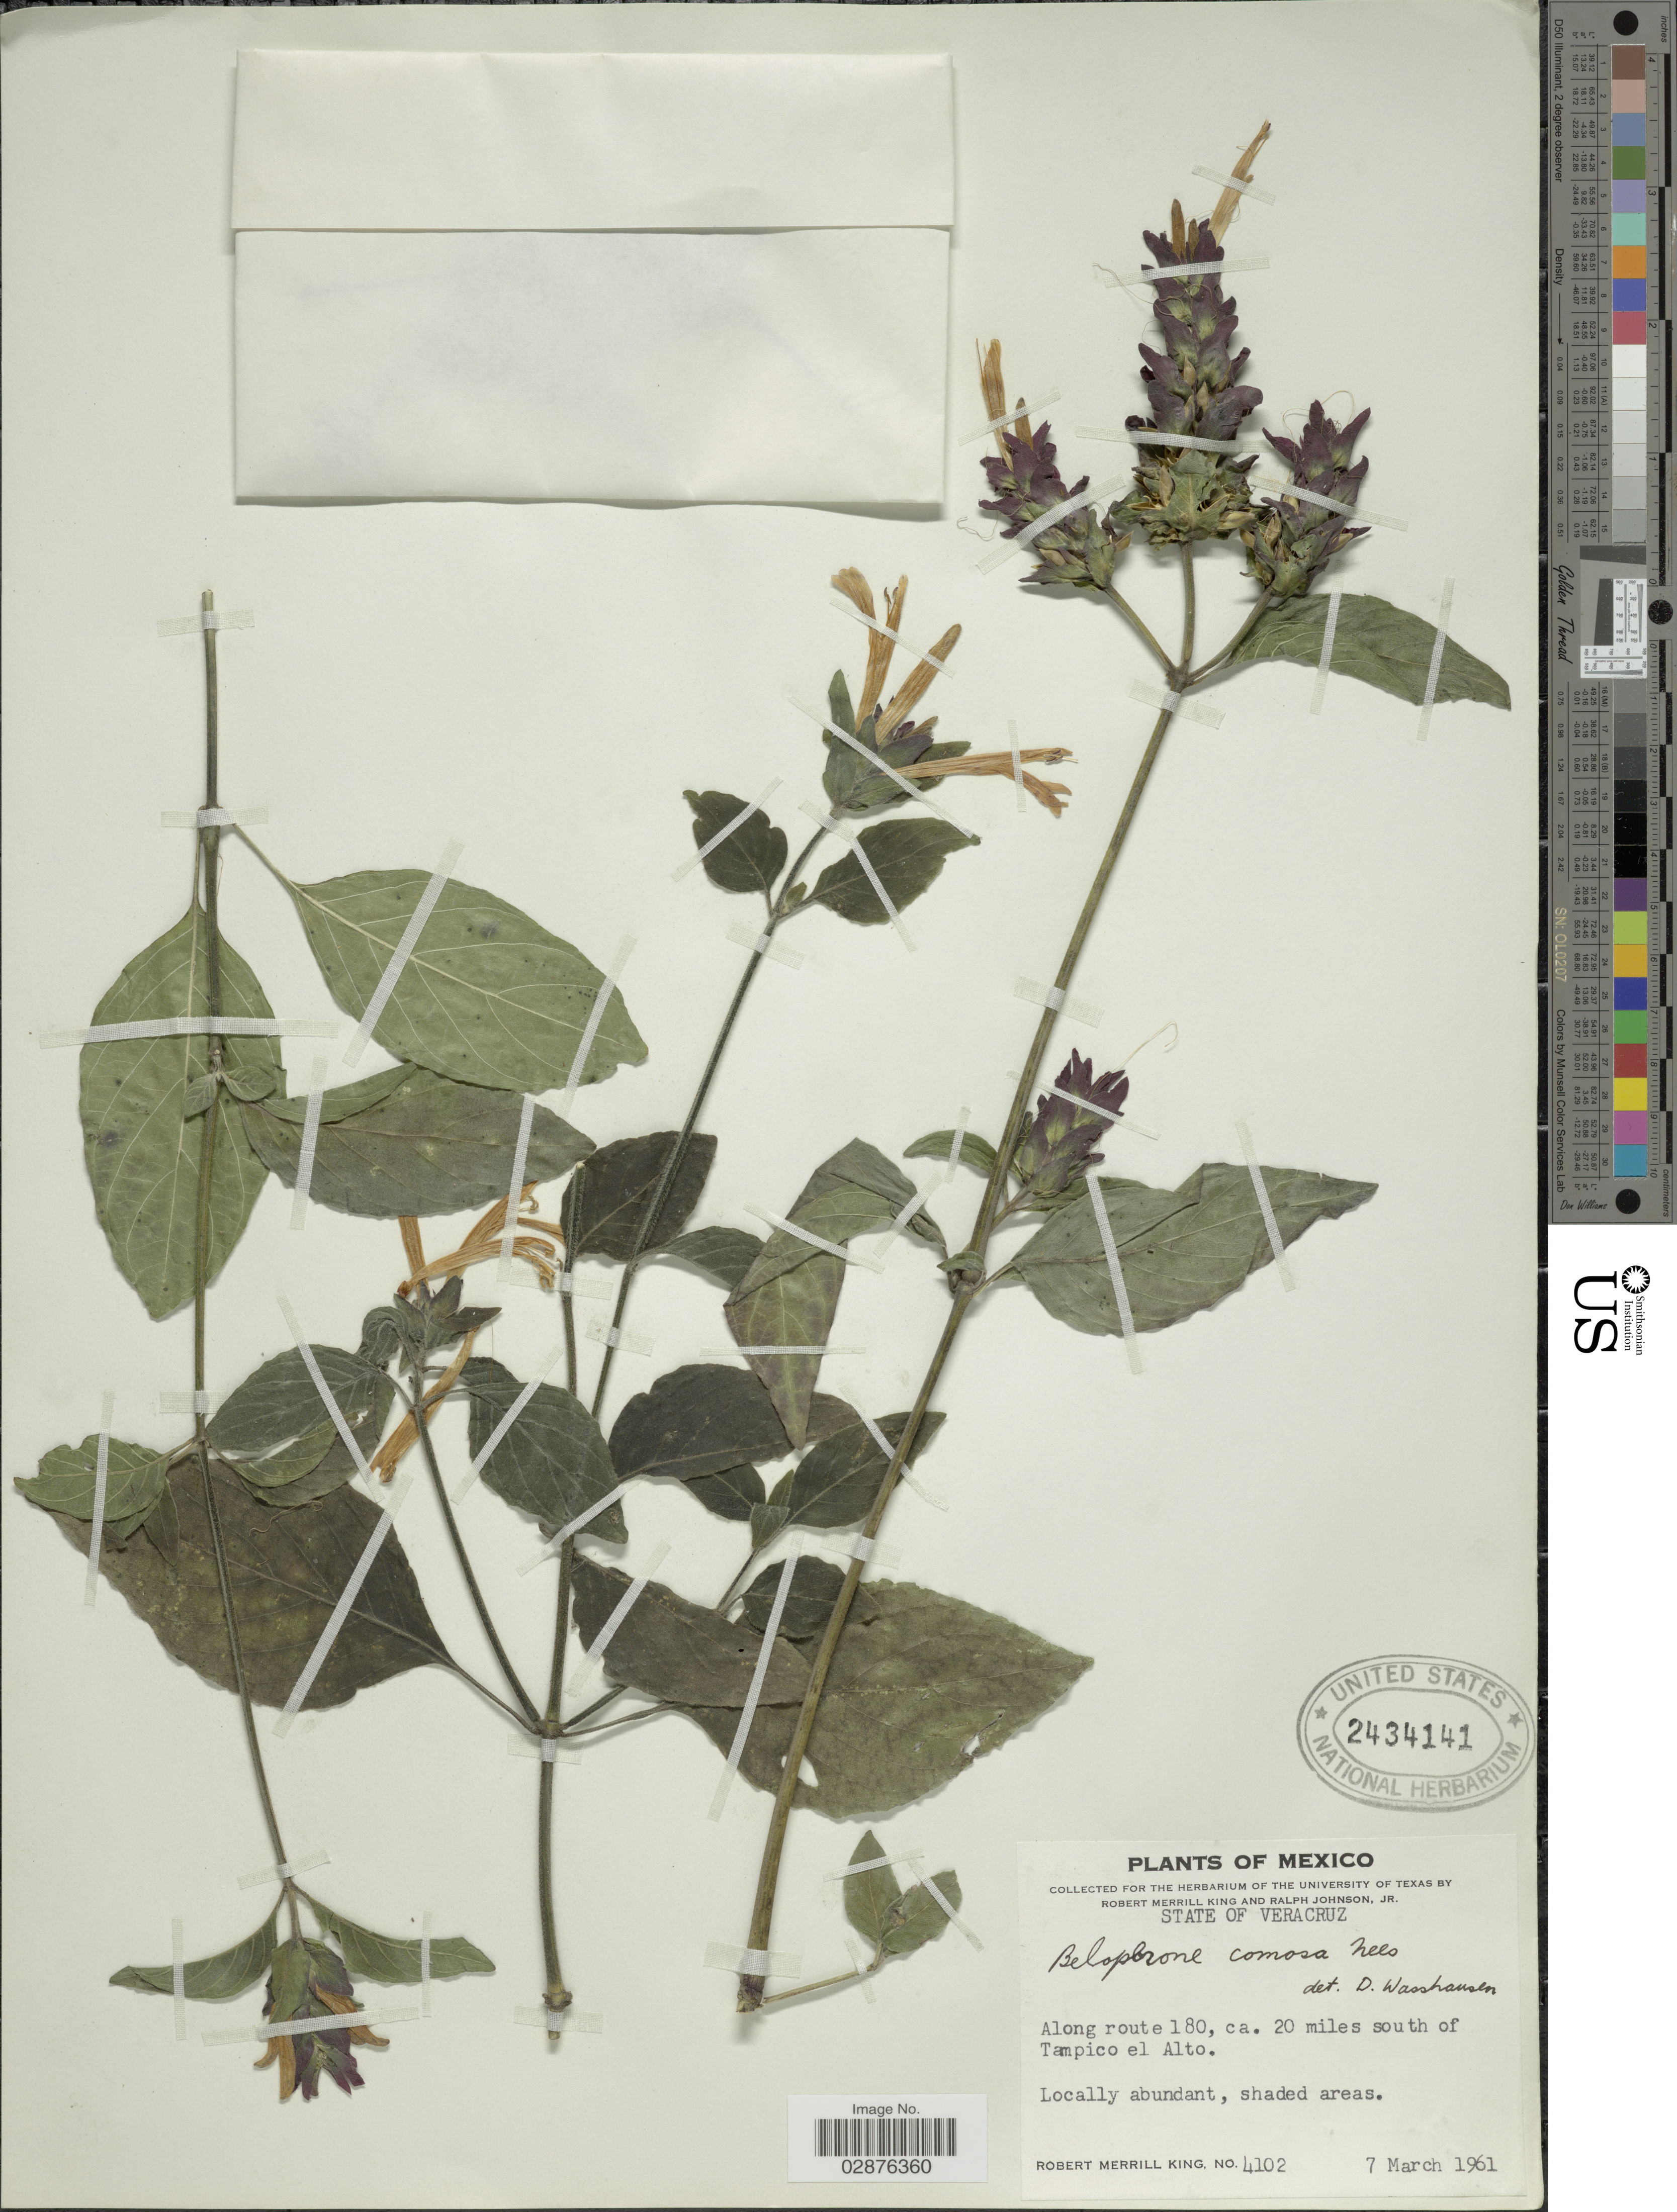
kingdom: Plantae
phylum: Tracheophyta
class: Magnoliopsida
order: Lamiales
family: Acanthaceae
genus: Justicia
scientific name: Justicia fulvicoma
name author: Schltdl. & Cham.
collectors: R. M. King & R. Johnson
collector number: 4102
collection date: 1961-03-07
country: Mexico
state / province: Veracruz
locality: State of Veracruz. Along route 180, ca. 20 miles south of Tampico el Alto.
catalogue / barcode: US 2434141